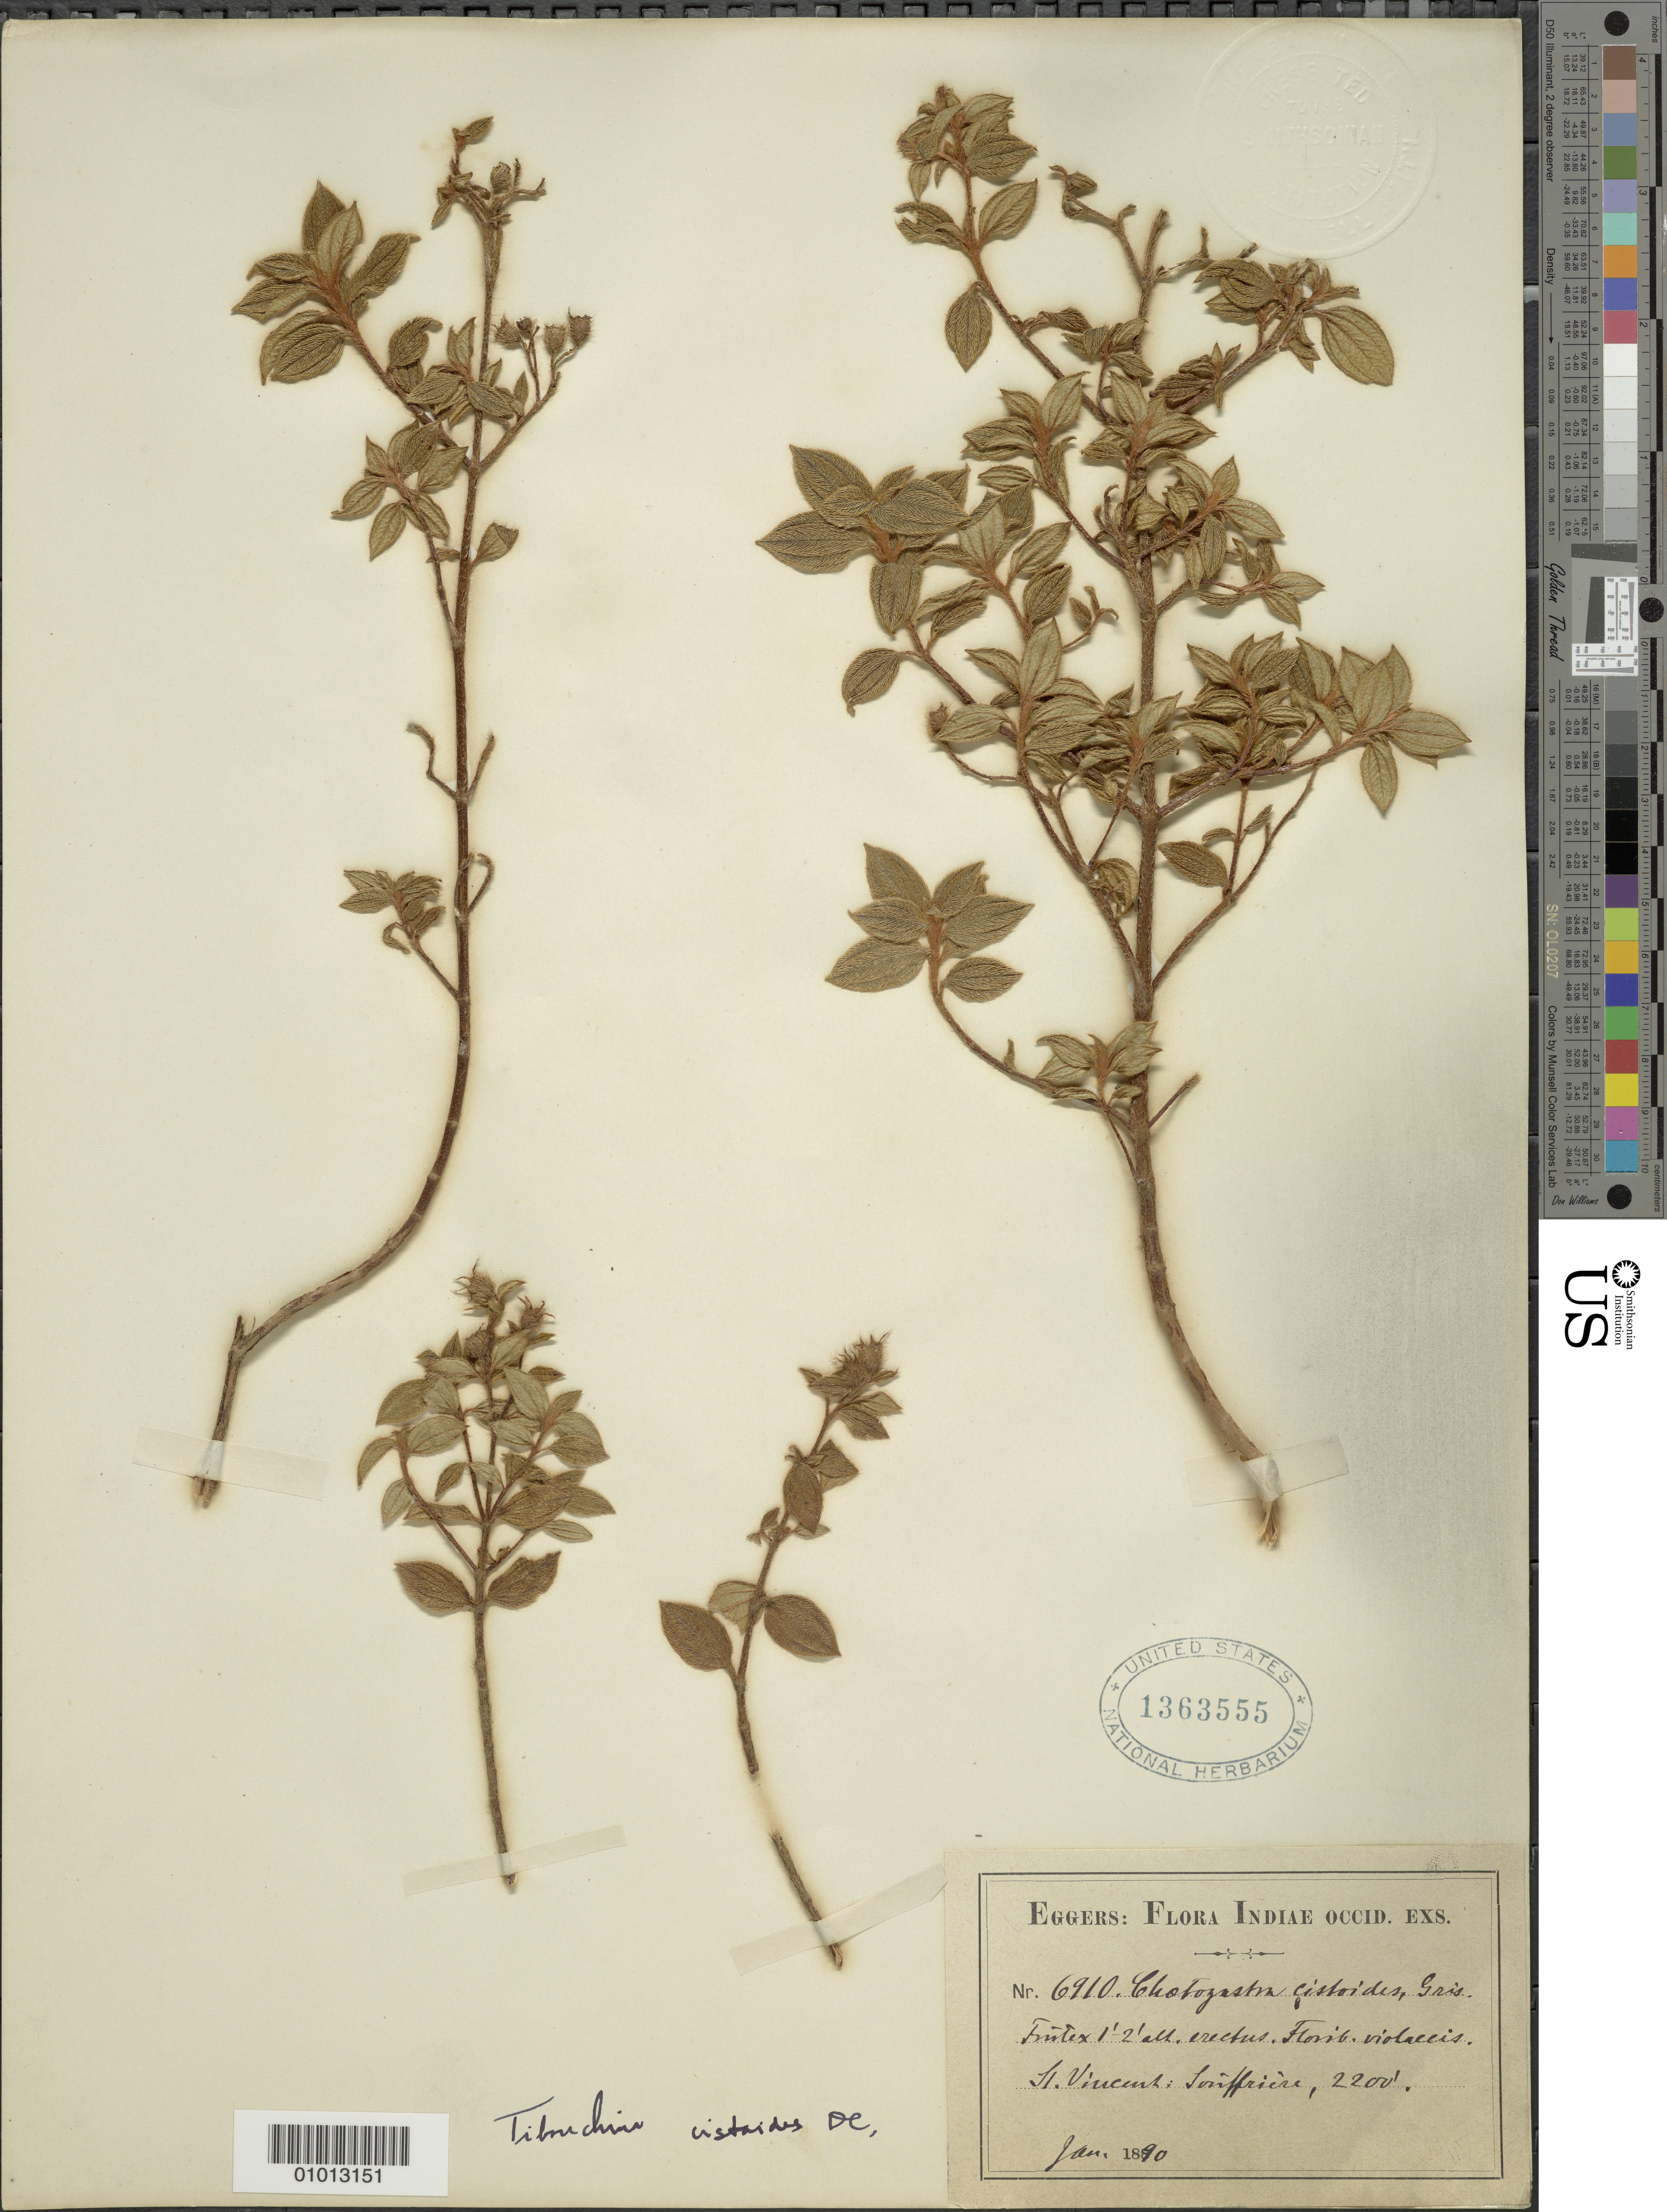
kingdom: Plantae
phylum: Tracheophyta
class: Magnoliopsida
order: Myrtales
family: Melastomataceae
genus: Chaetogastra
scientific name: Chaetogastra cistoides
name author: Griseb.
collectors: H. F. A. von Eggers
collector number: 6910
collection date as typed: Jan 1890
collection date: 1890-01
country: St. Vincent - Grenadines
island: St. Vincent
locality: Souffriere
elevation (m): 671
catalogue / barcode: US 1363555